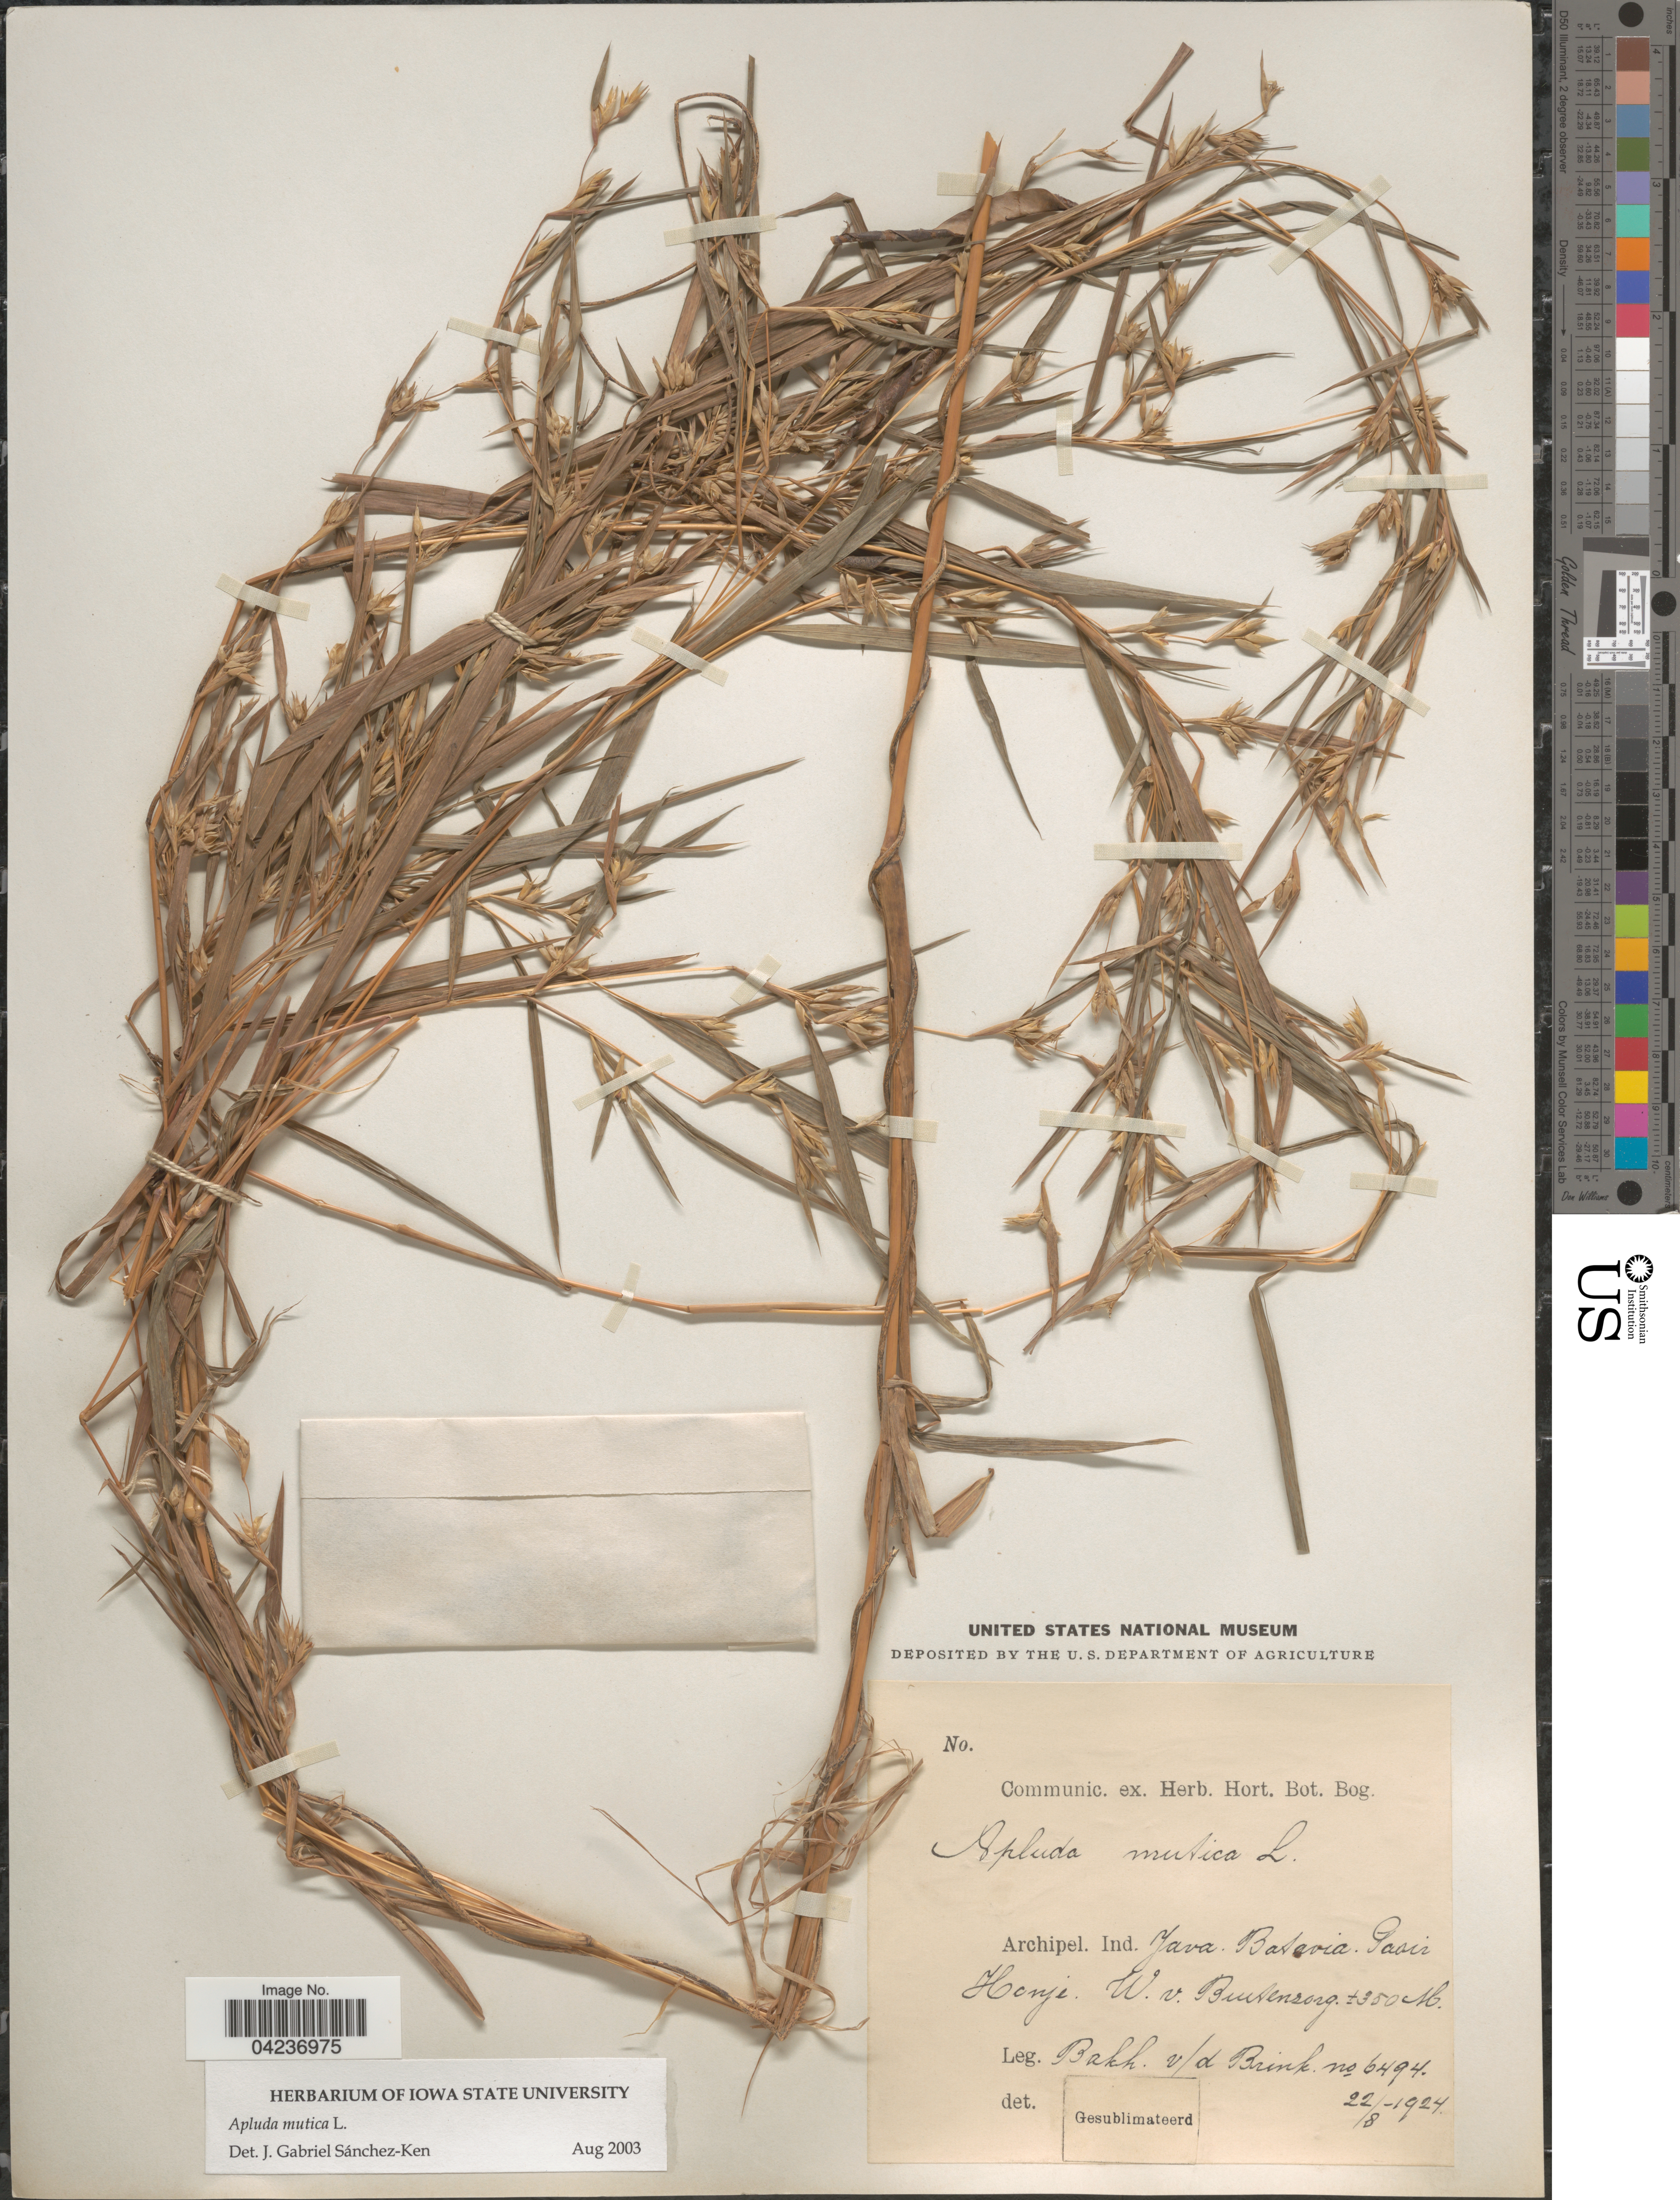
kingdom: Plantae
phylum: Tracheophyta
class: Liliopsida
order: Poales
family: Poaceae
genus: Apluda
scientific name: Apluda mutica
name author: L.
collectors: R. C. Bakhuizen van den Brink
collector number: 6494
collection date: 1924-08-22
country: Indonesia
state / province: Java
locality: Archipel. Ind. Java. Batavia Gasir. Honji. W.v. Buitenzorg.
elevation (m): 350